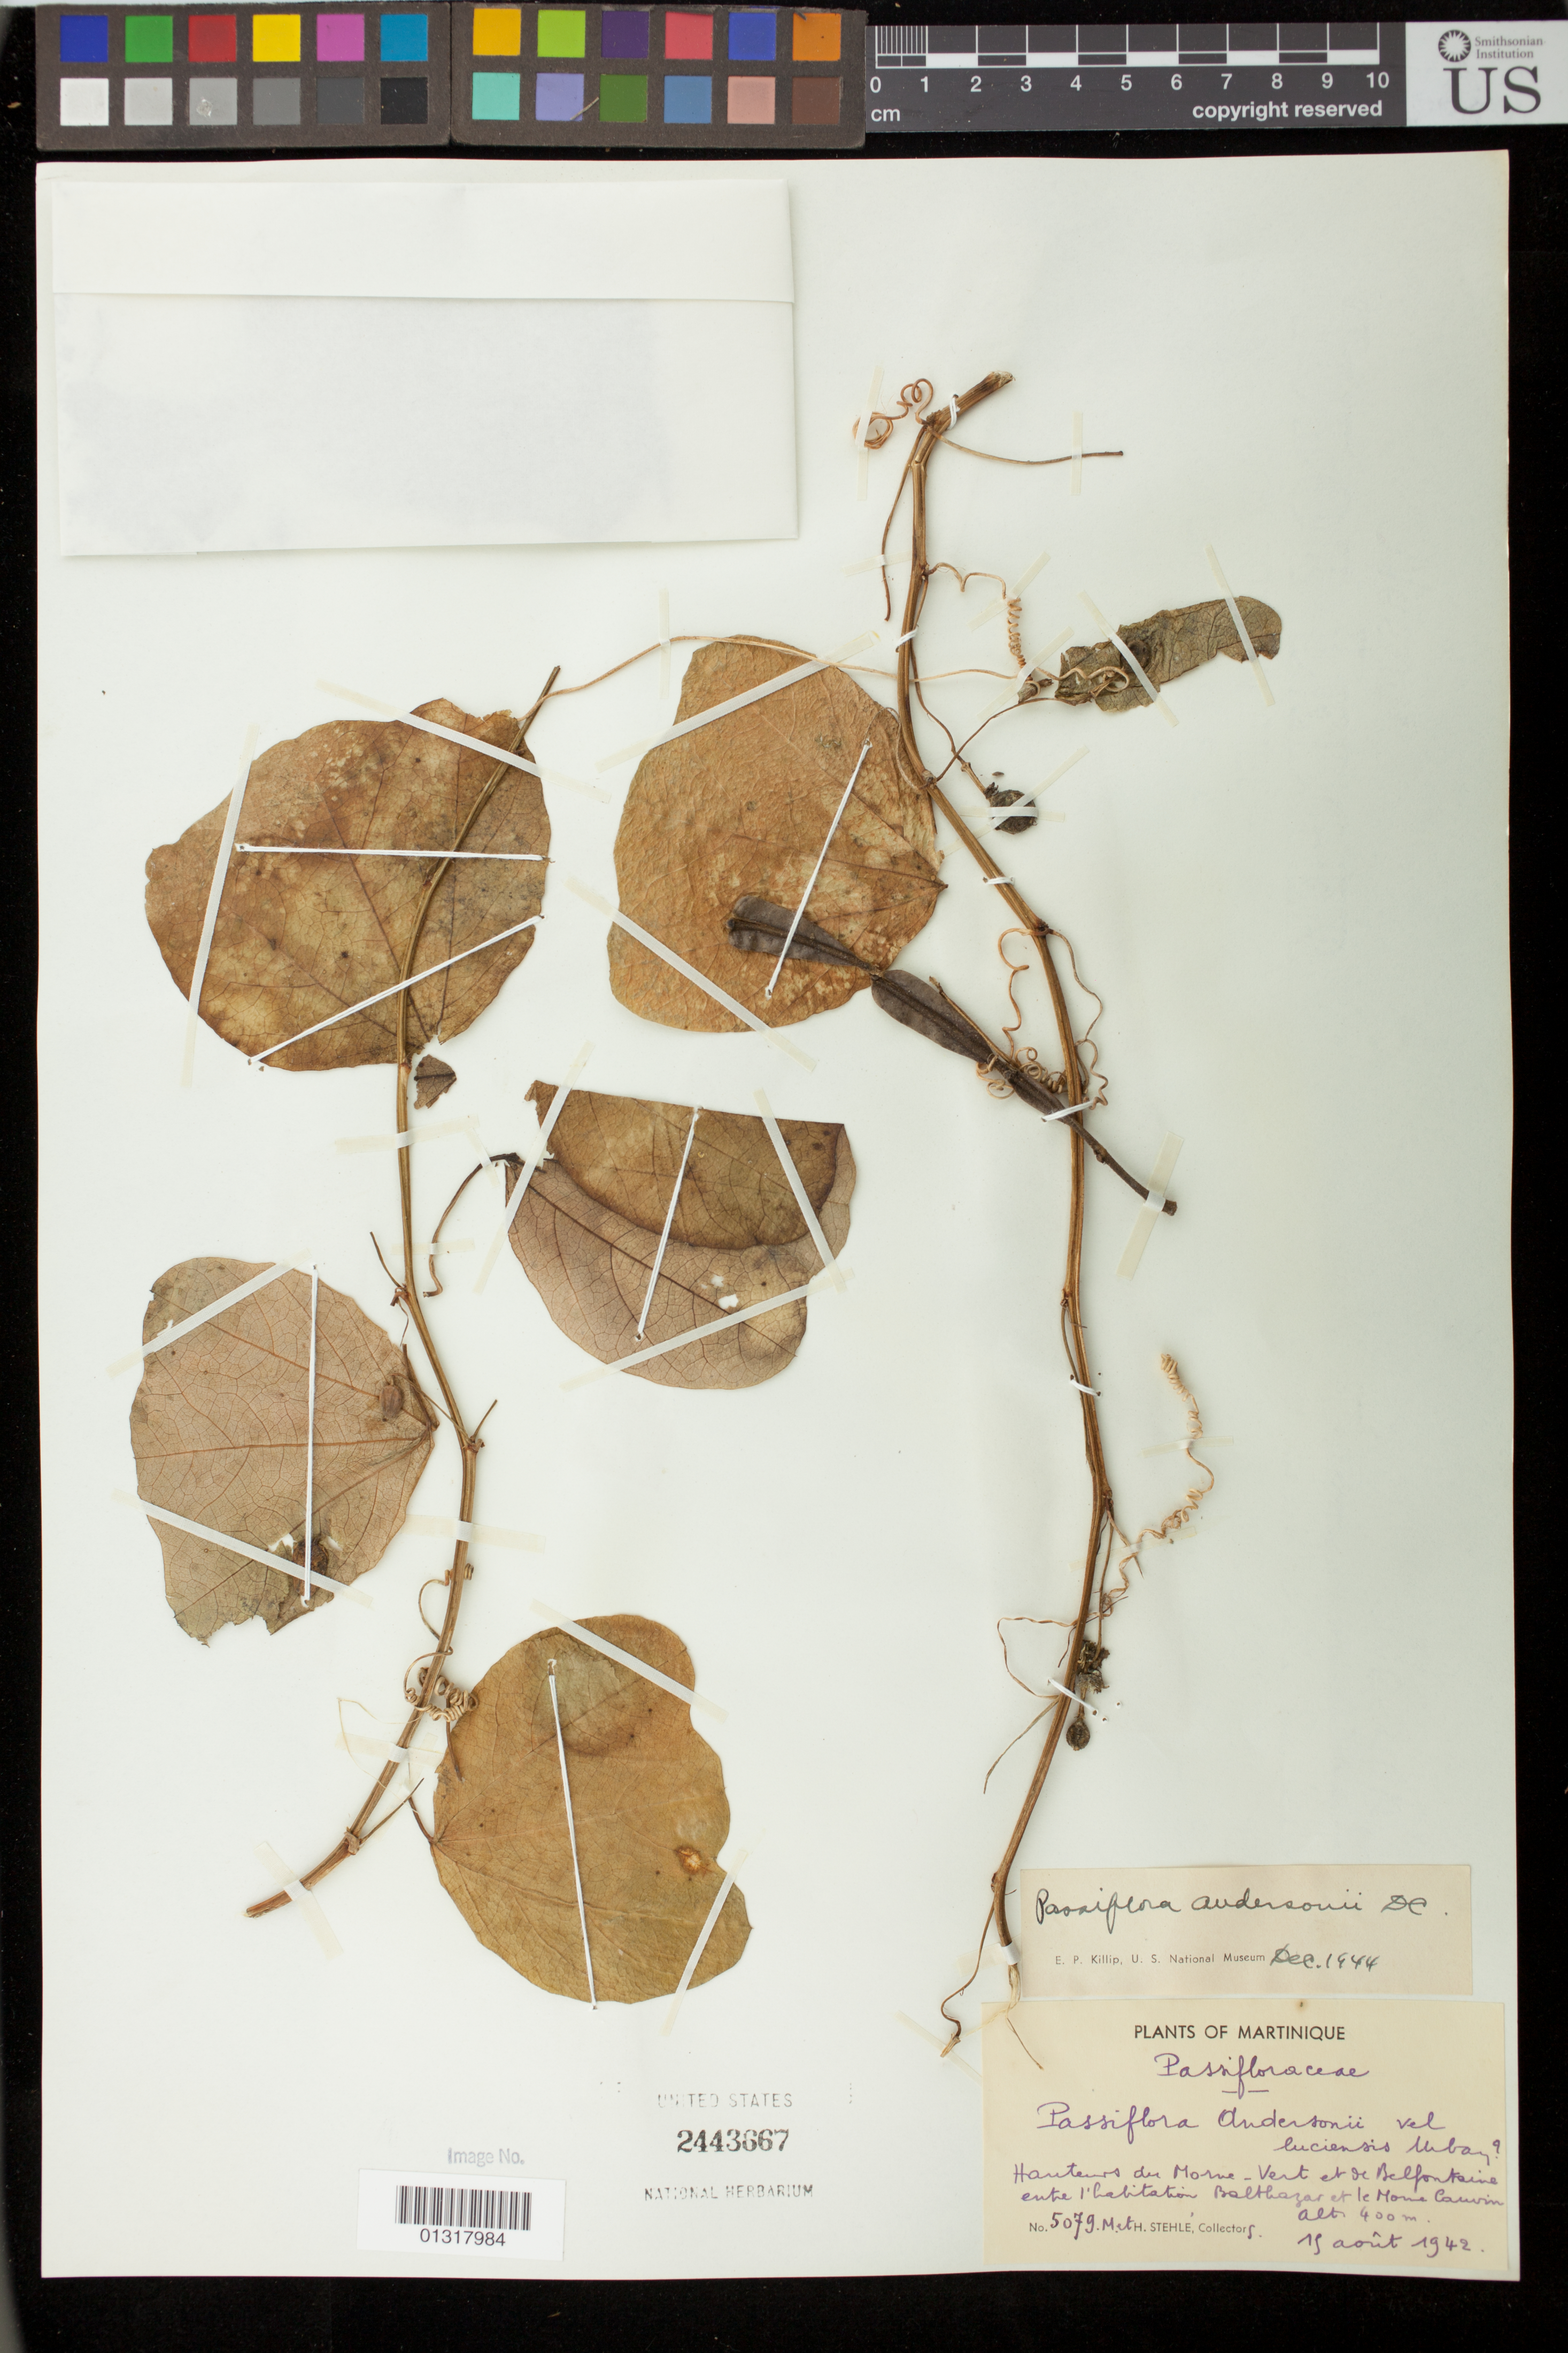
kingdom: Plantae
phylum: Tracheophyta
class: Magnoliopsida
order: Malpighiales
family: Passifloraceae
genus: Passiflora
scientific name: Passiflora andersonii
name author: DC.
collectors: H. Stehlé & M. Stehlé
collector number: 5079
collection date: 1942-08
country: Martinique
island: Martinique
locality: Hauteurs du Morne - Vert et de Belfonaine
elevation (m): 400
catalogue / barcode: US 2443667